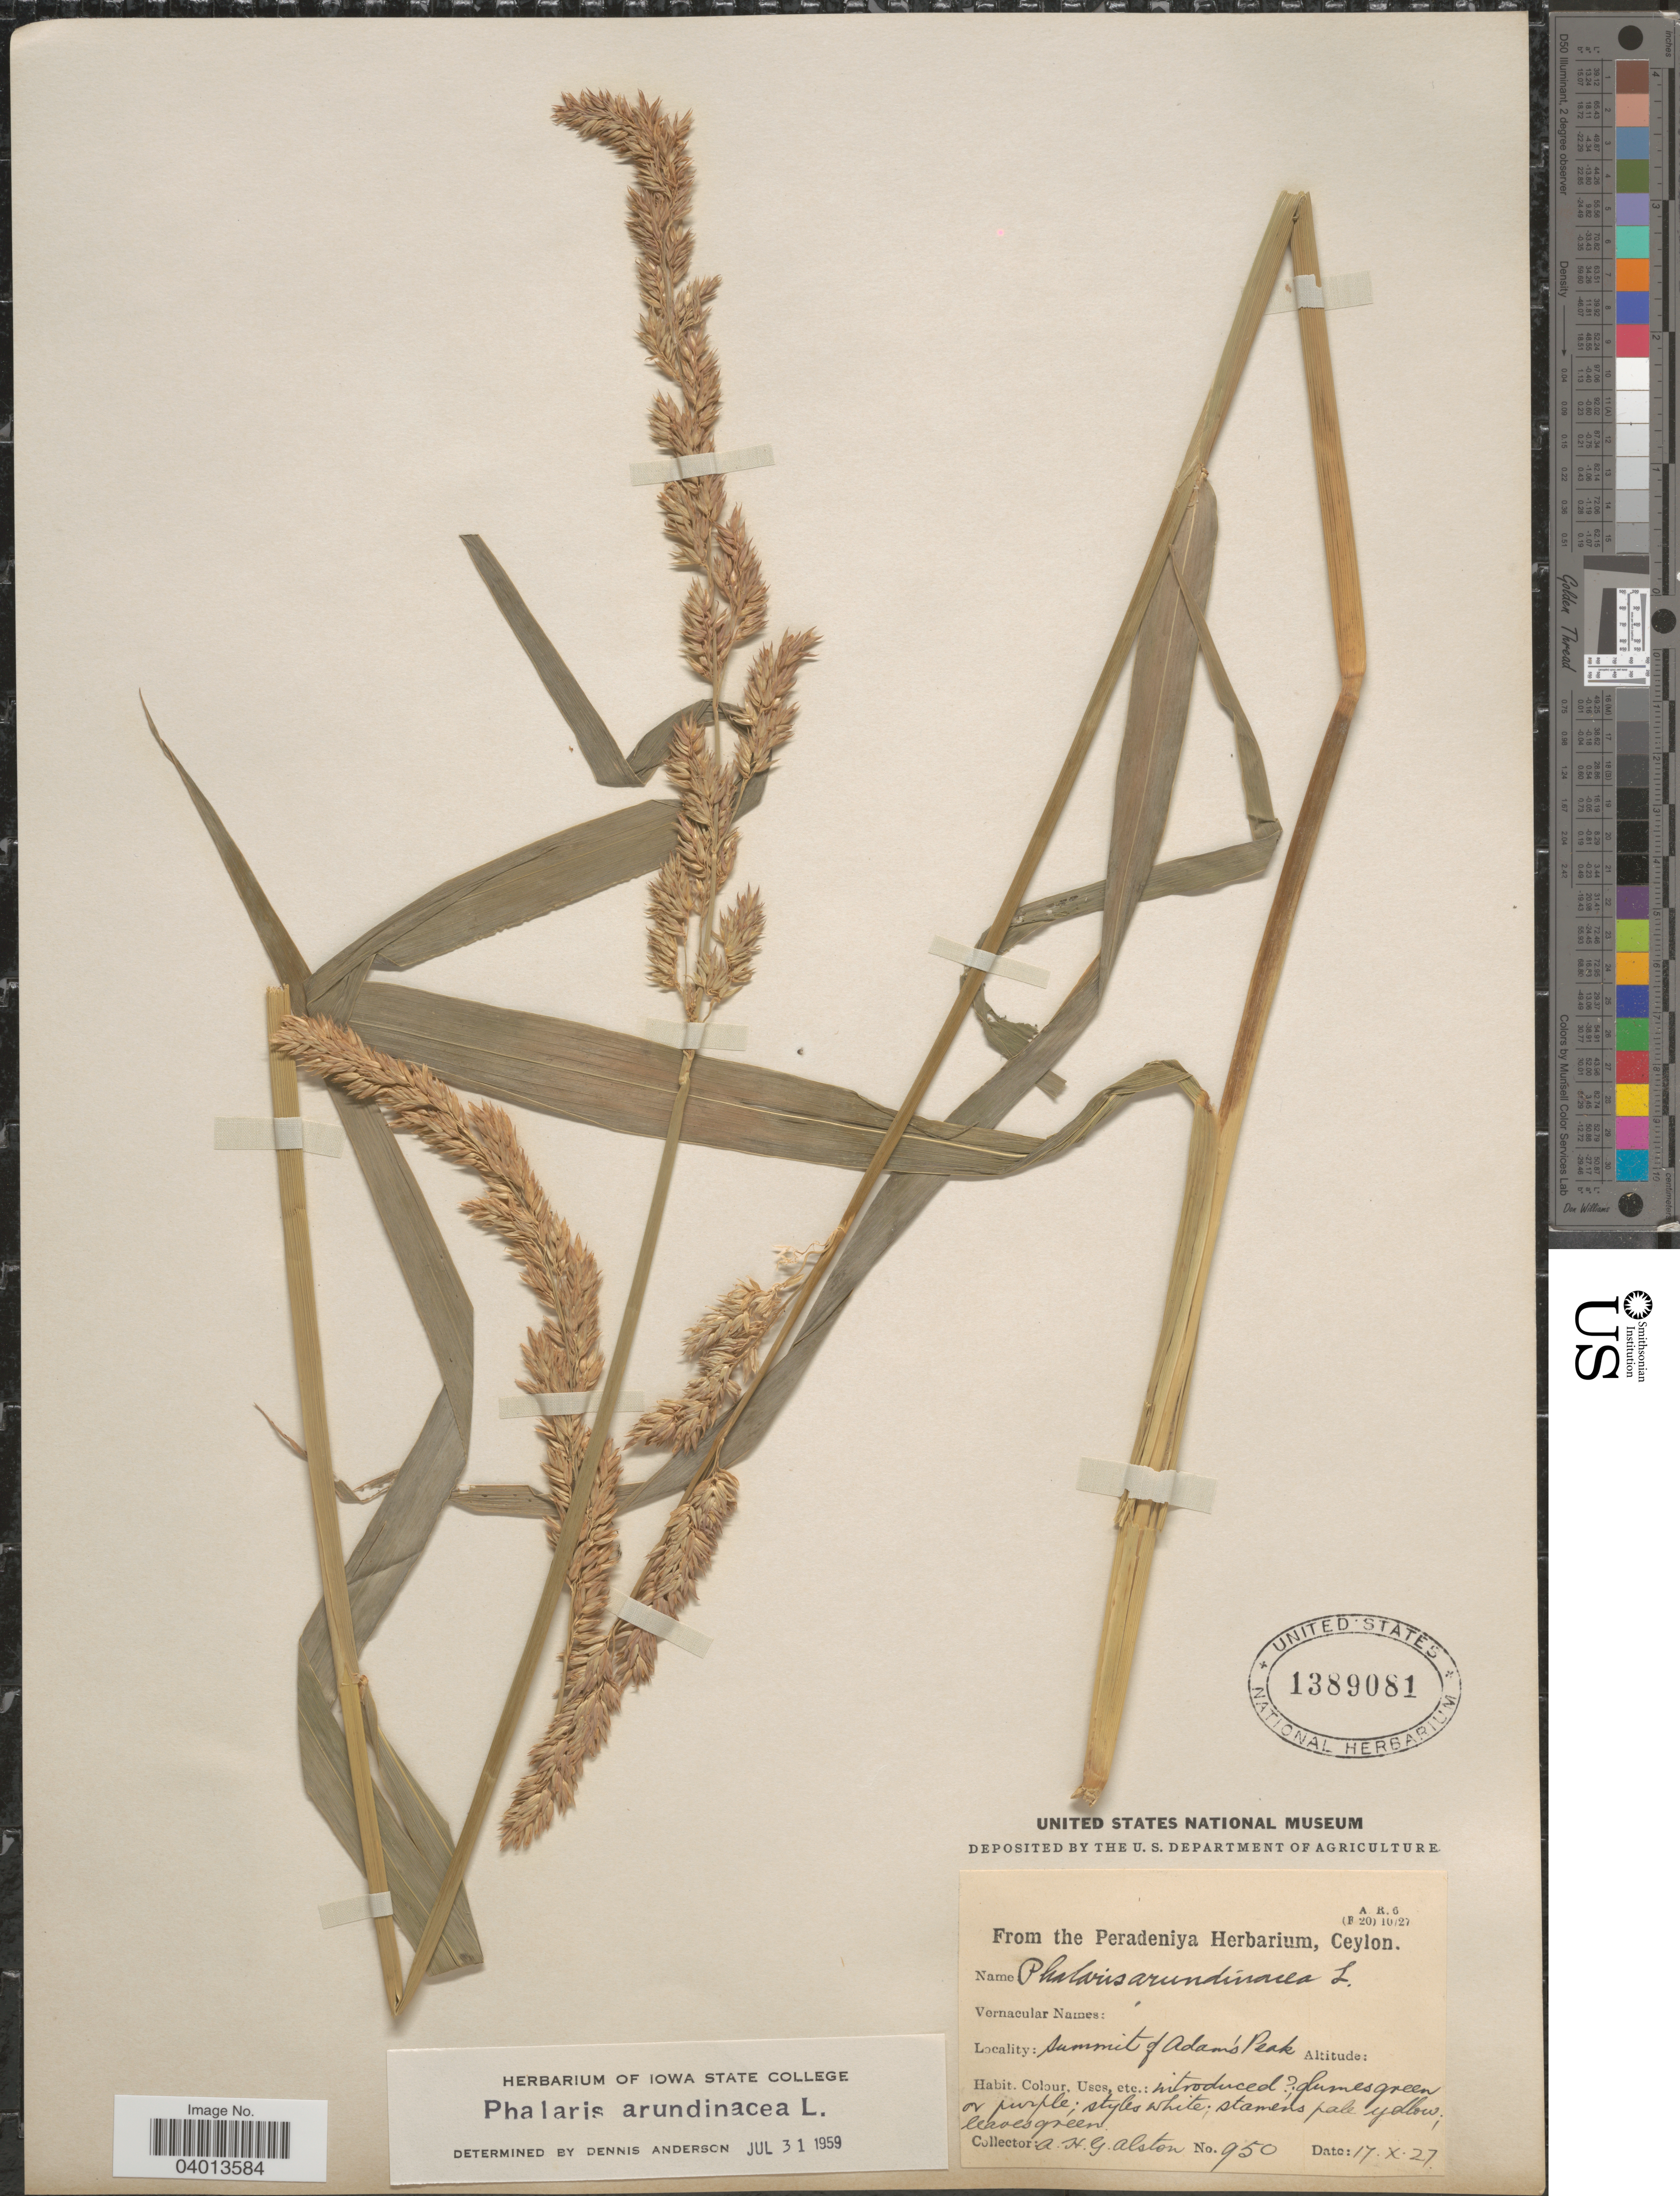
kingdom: Plantae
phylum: Tracheophyta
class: Liliopsida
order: Poales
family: Poaceae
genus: Phalaris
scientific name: Phalaris arundinacea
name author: L.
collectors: A. H. Alston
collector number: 950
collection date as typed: Transcribed d/m/y: 17/10/27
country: Sri Lanka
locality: Summit of Adam's Peak.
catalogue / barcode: US 1389081